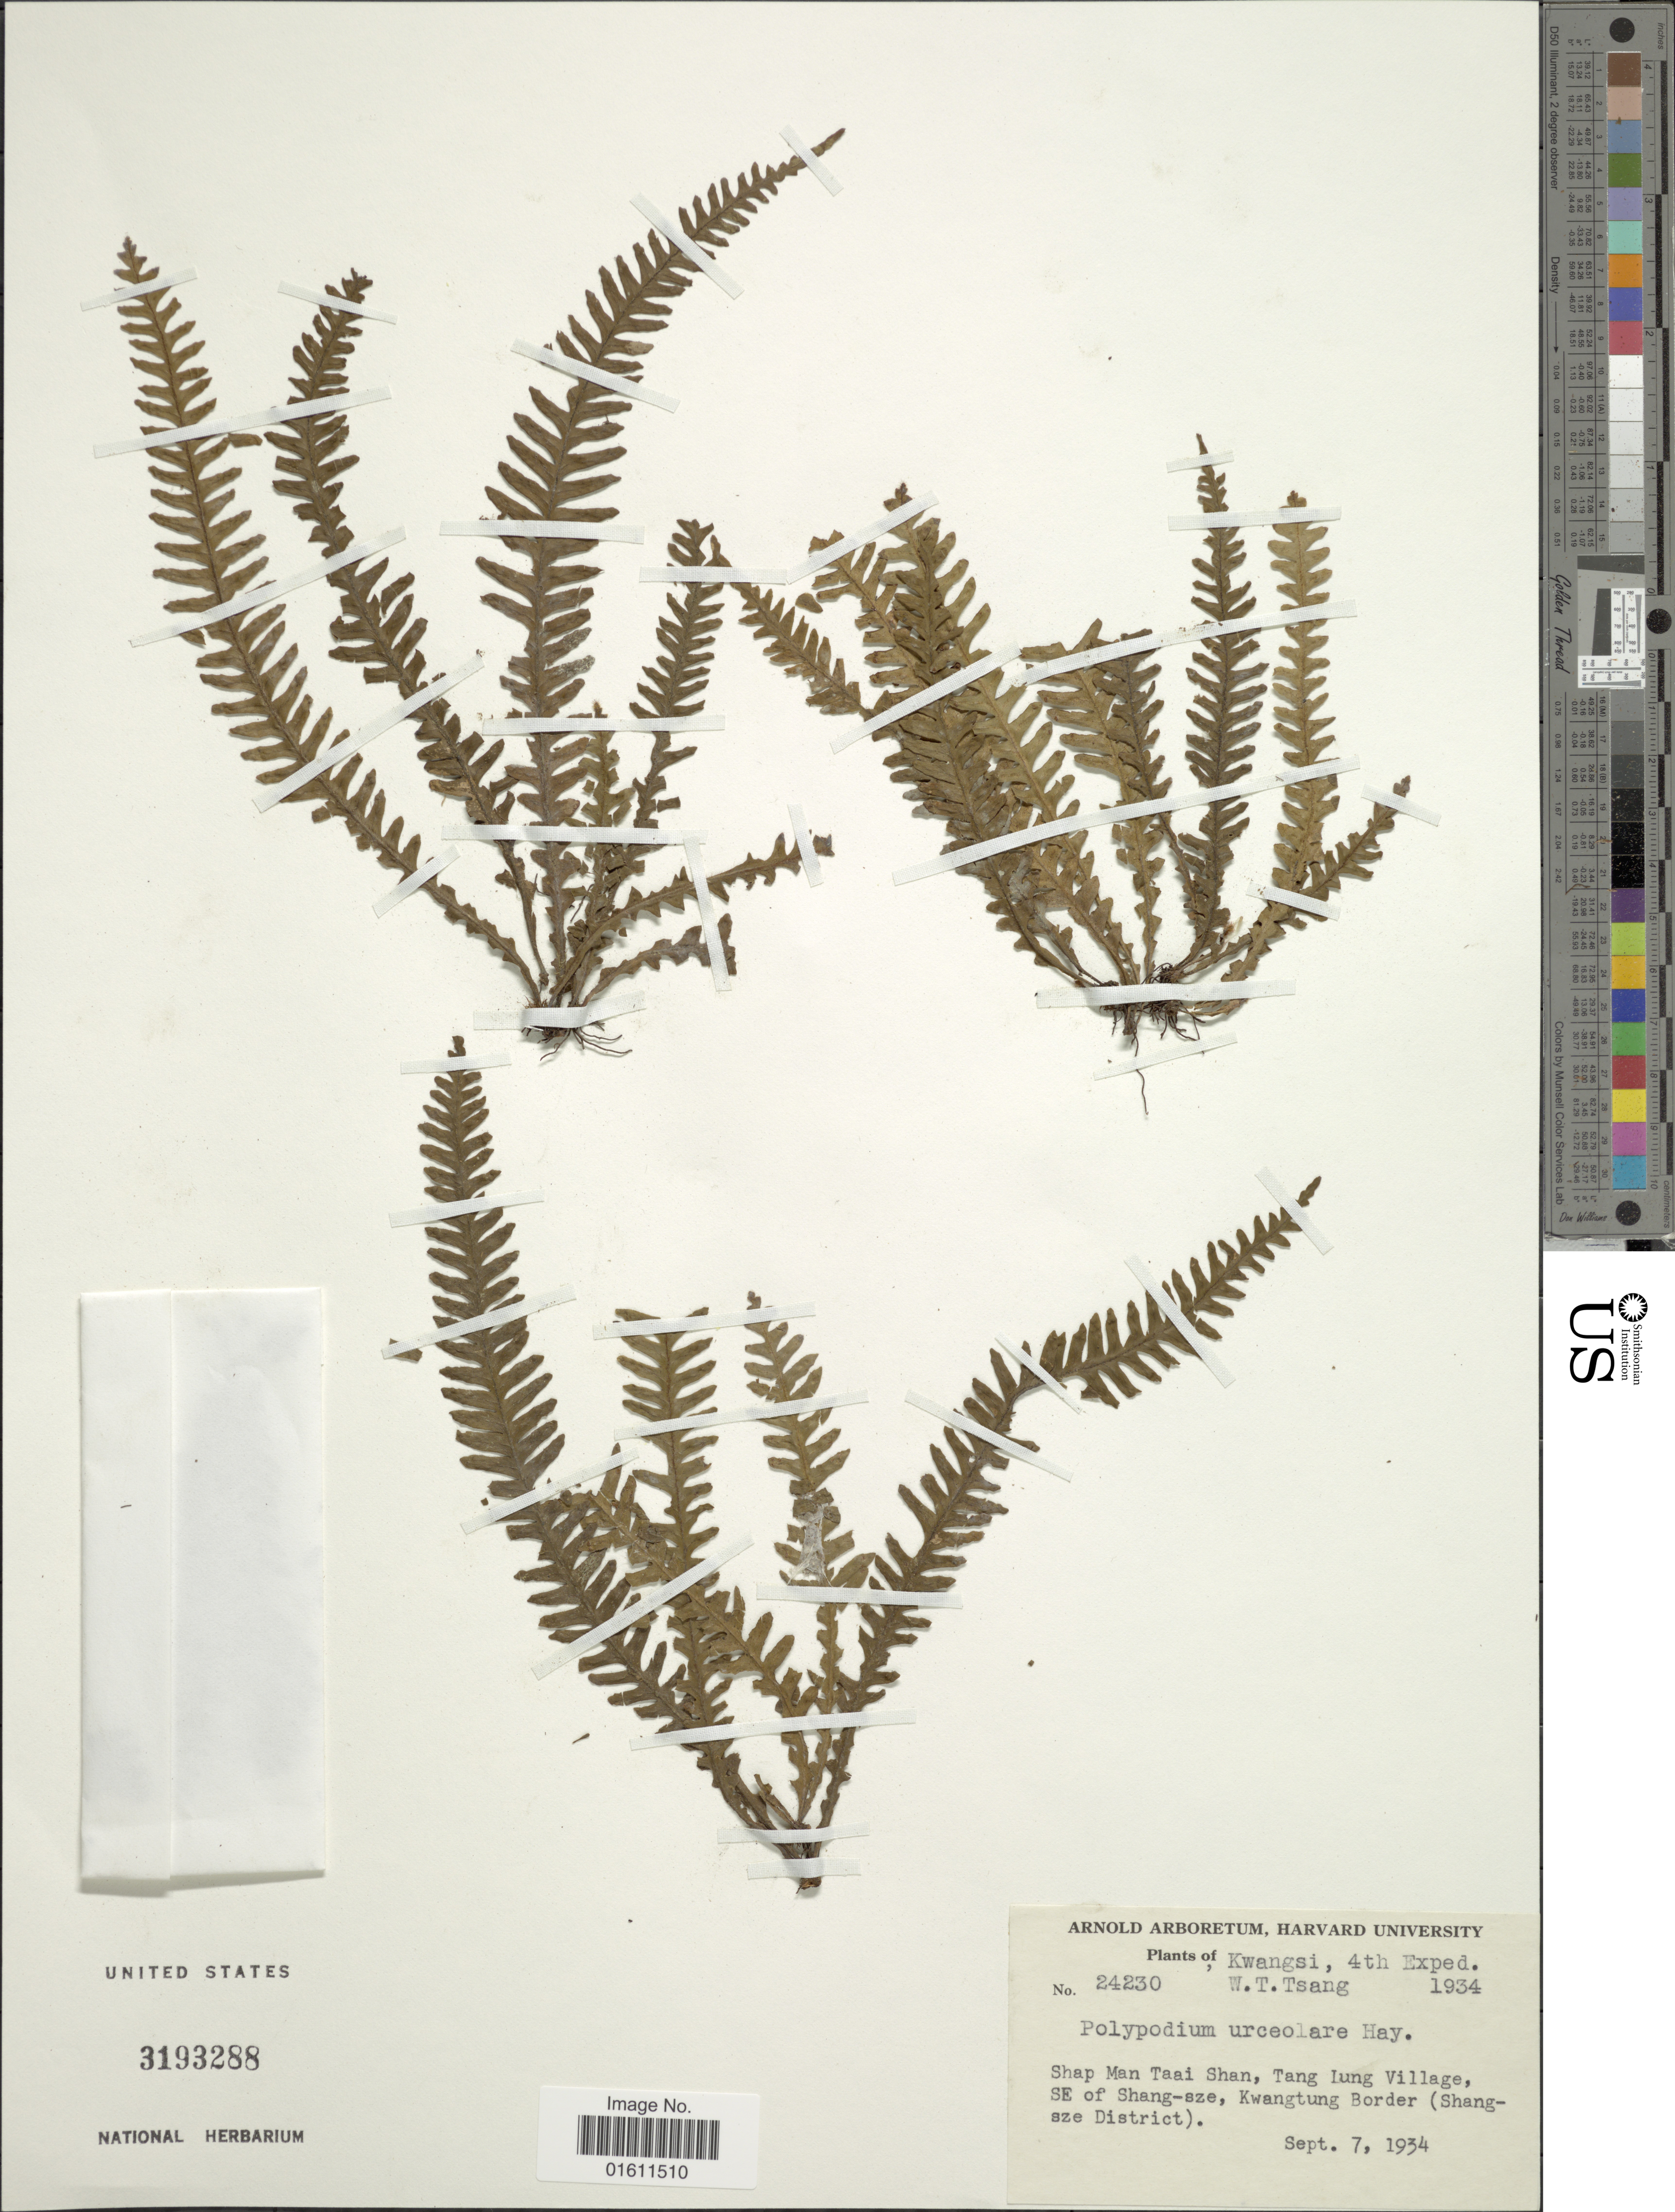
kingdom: Plantae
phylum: Tracheophyta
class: Polypodiopsida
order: Polypodiales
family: Polypodiaceae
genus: Prosaptia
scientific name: Prosaptia urceolaris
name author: (Hayata) Copel.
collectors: W. T. Tsang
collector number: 24230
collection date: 1934-09-07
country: China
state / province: Guangxi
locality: Kwangsi, Shap Man Taai Shan, Tang Lung Village, S.E. of Shang-sze, Kwangtung Border (Shang-sze District).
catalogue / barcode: US 3193288